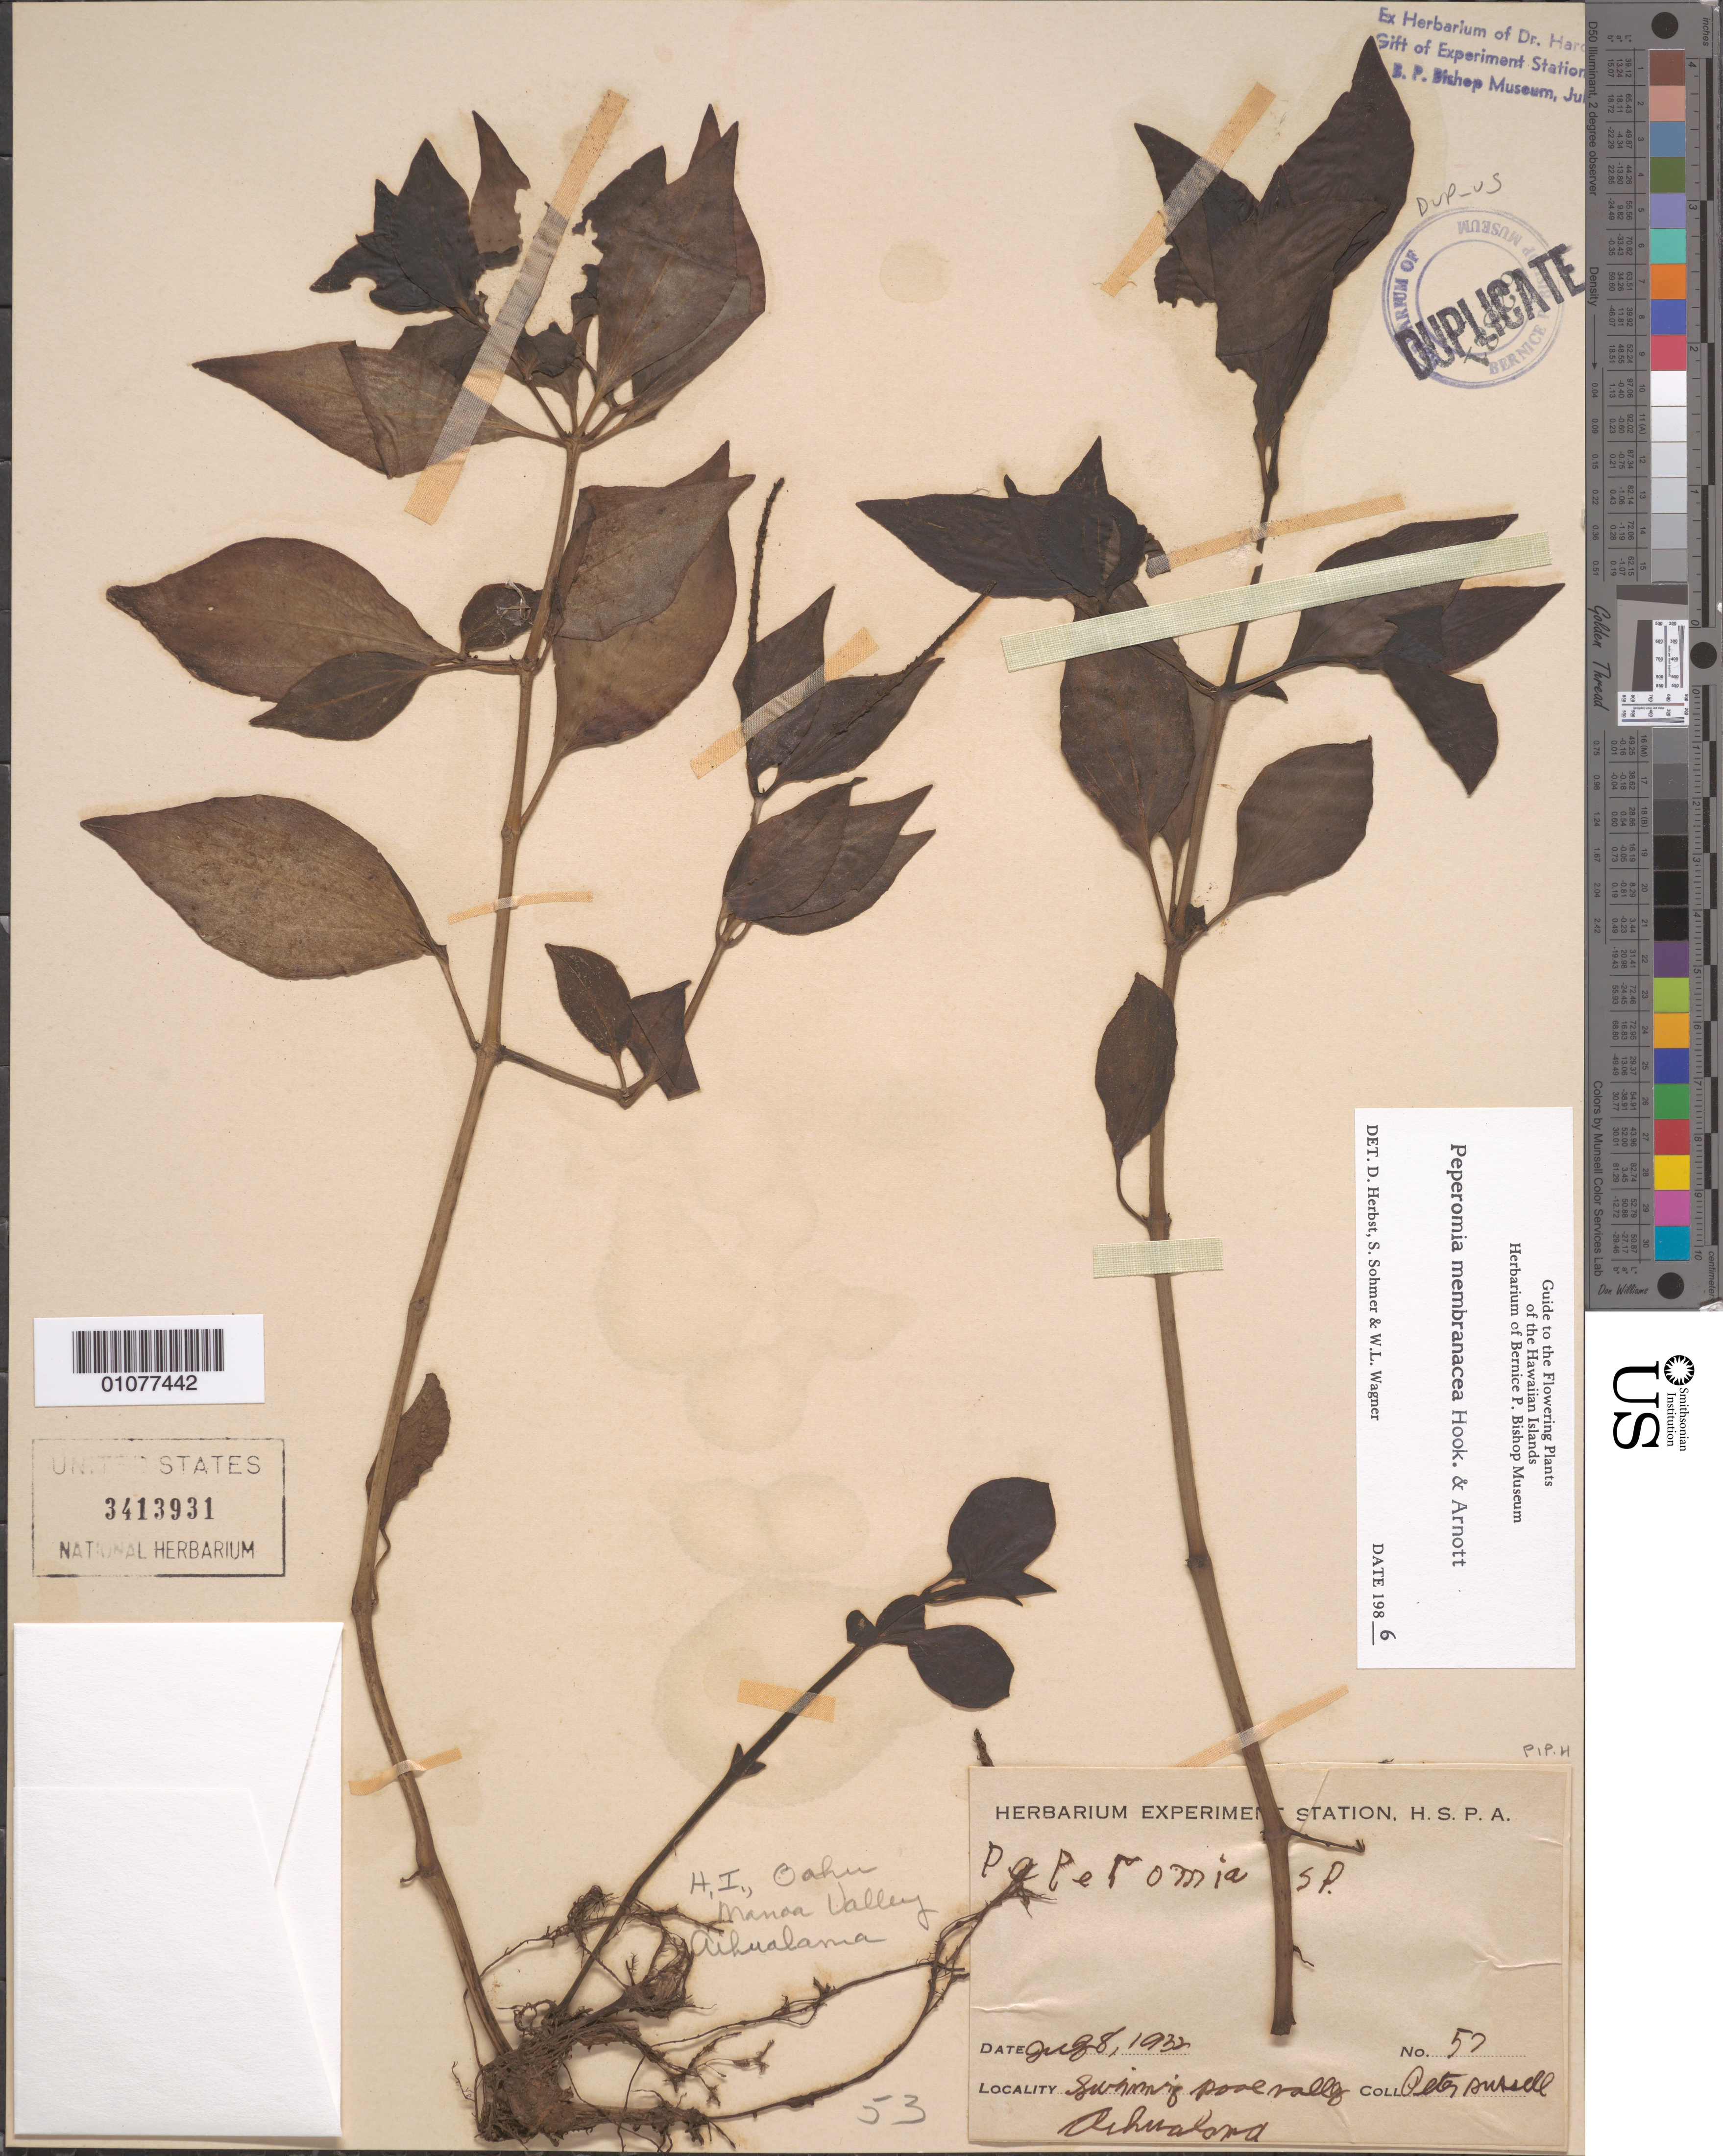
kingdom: Plantae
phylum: Tracheophyta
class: Magnoliopsida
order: Piperales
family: Piperaceae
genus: Peperomia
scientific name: Peperomia membranacea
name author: Hook. & Arn.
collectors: P. Russell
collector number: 57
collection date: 1932-07-28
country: United States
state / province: Hawaii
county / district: Honolulu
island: Oahu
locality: swimming pool valley, Manoa Valley, Aihualama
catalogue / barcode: US 3413931